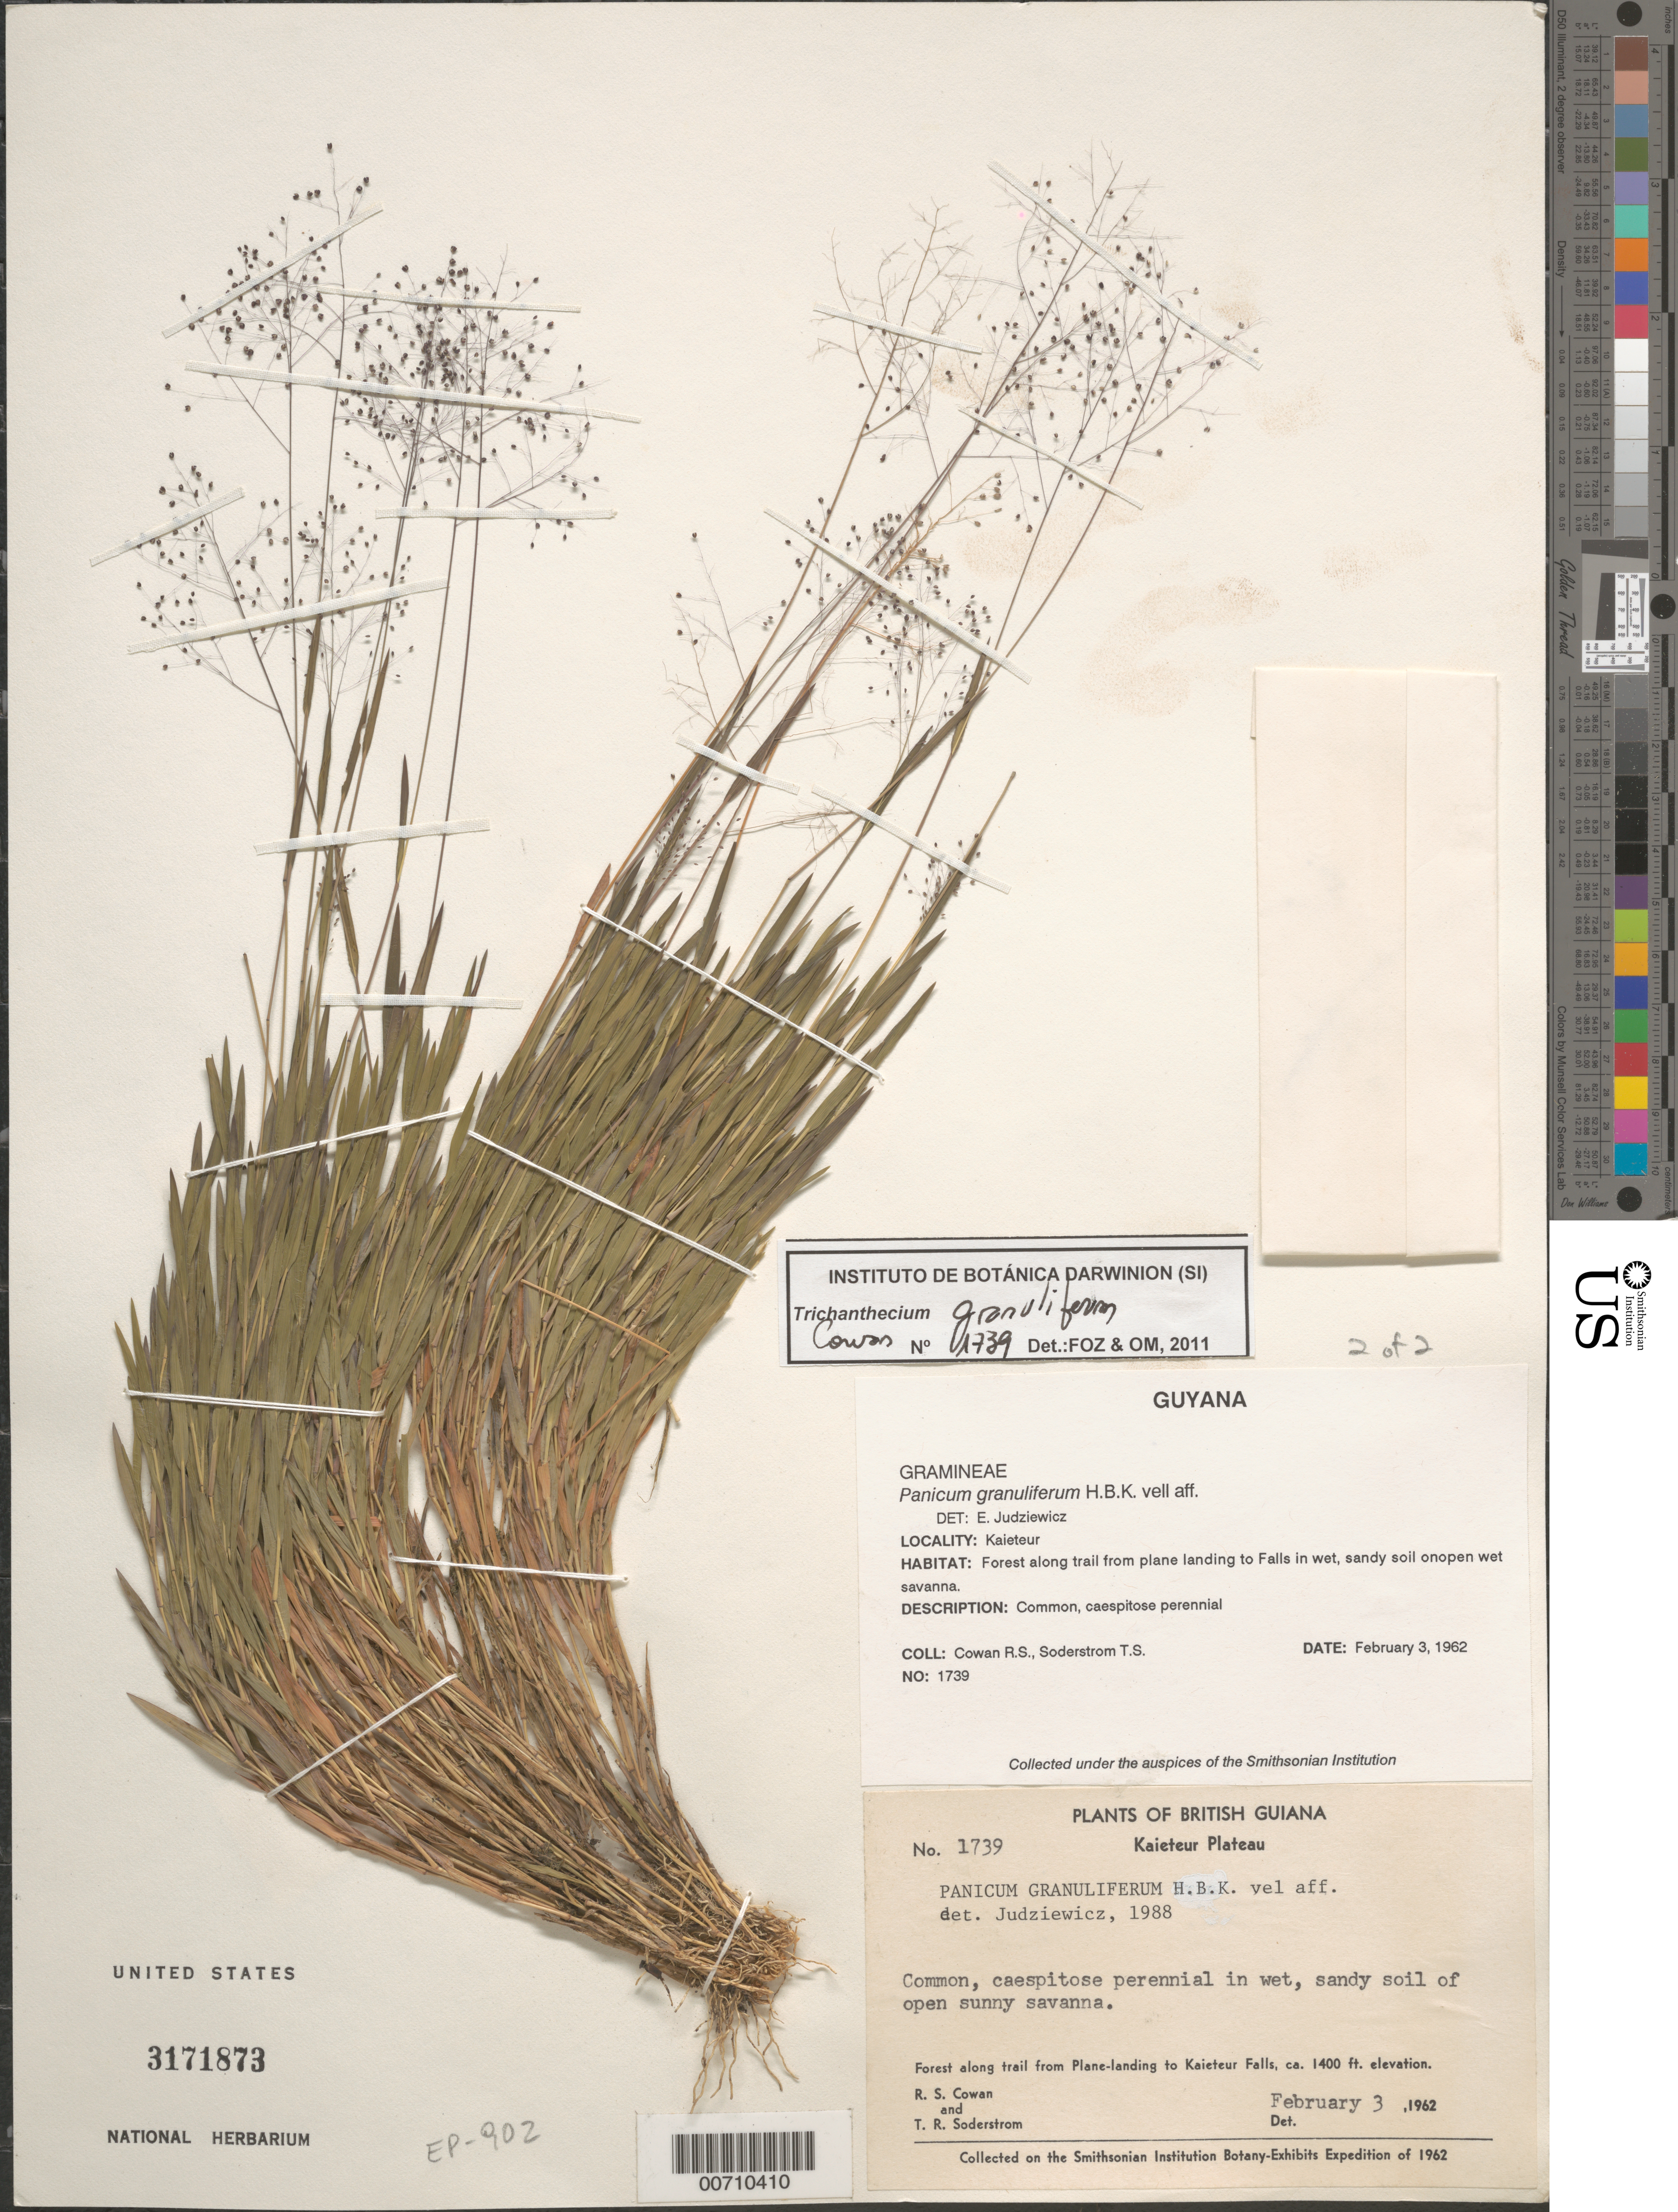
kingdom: Plantae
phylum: Tracheophyta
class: Liliopsida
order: Poales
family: Poaceae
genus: Panicum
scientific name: Panicum granuliferum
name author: Kunth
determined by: Zuloaga, F. O.; Morrone, O. N.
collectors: R. S. Cowan & T. R. Soderstrom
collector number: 1739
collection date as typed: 3-Feb-62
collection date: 1962-02-03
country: Guyana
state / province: Potaro-Siparuni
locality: Kaieteur Plateau, along trail from plane landing to Kaieteur Falls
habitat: Wet sandy soil of open sunny savanna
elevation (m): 427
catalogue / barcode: US 3171873